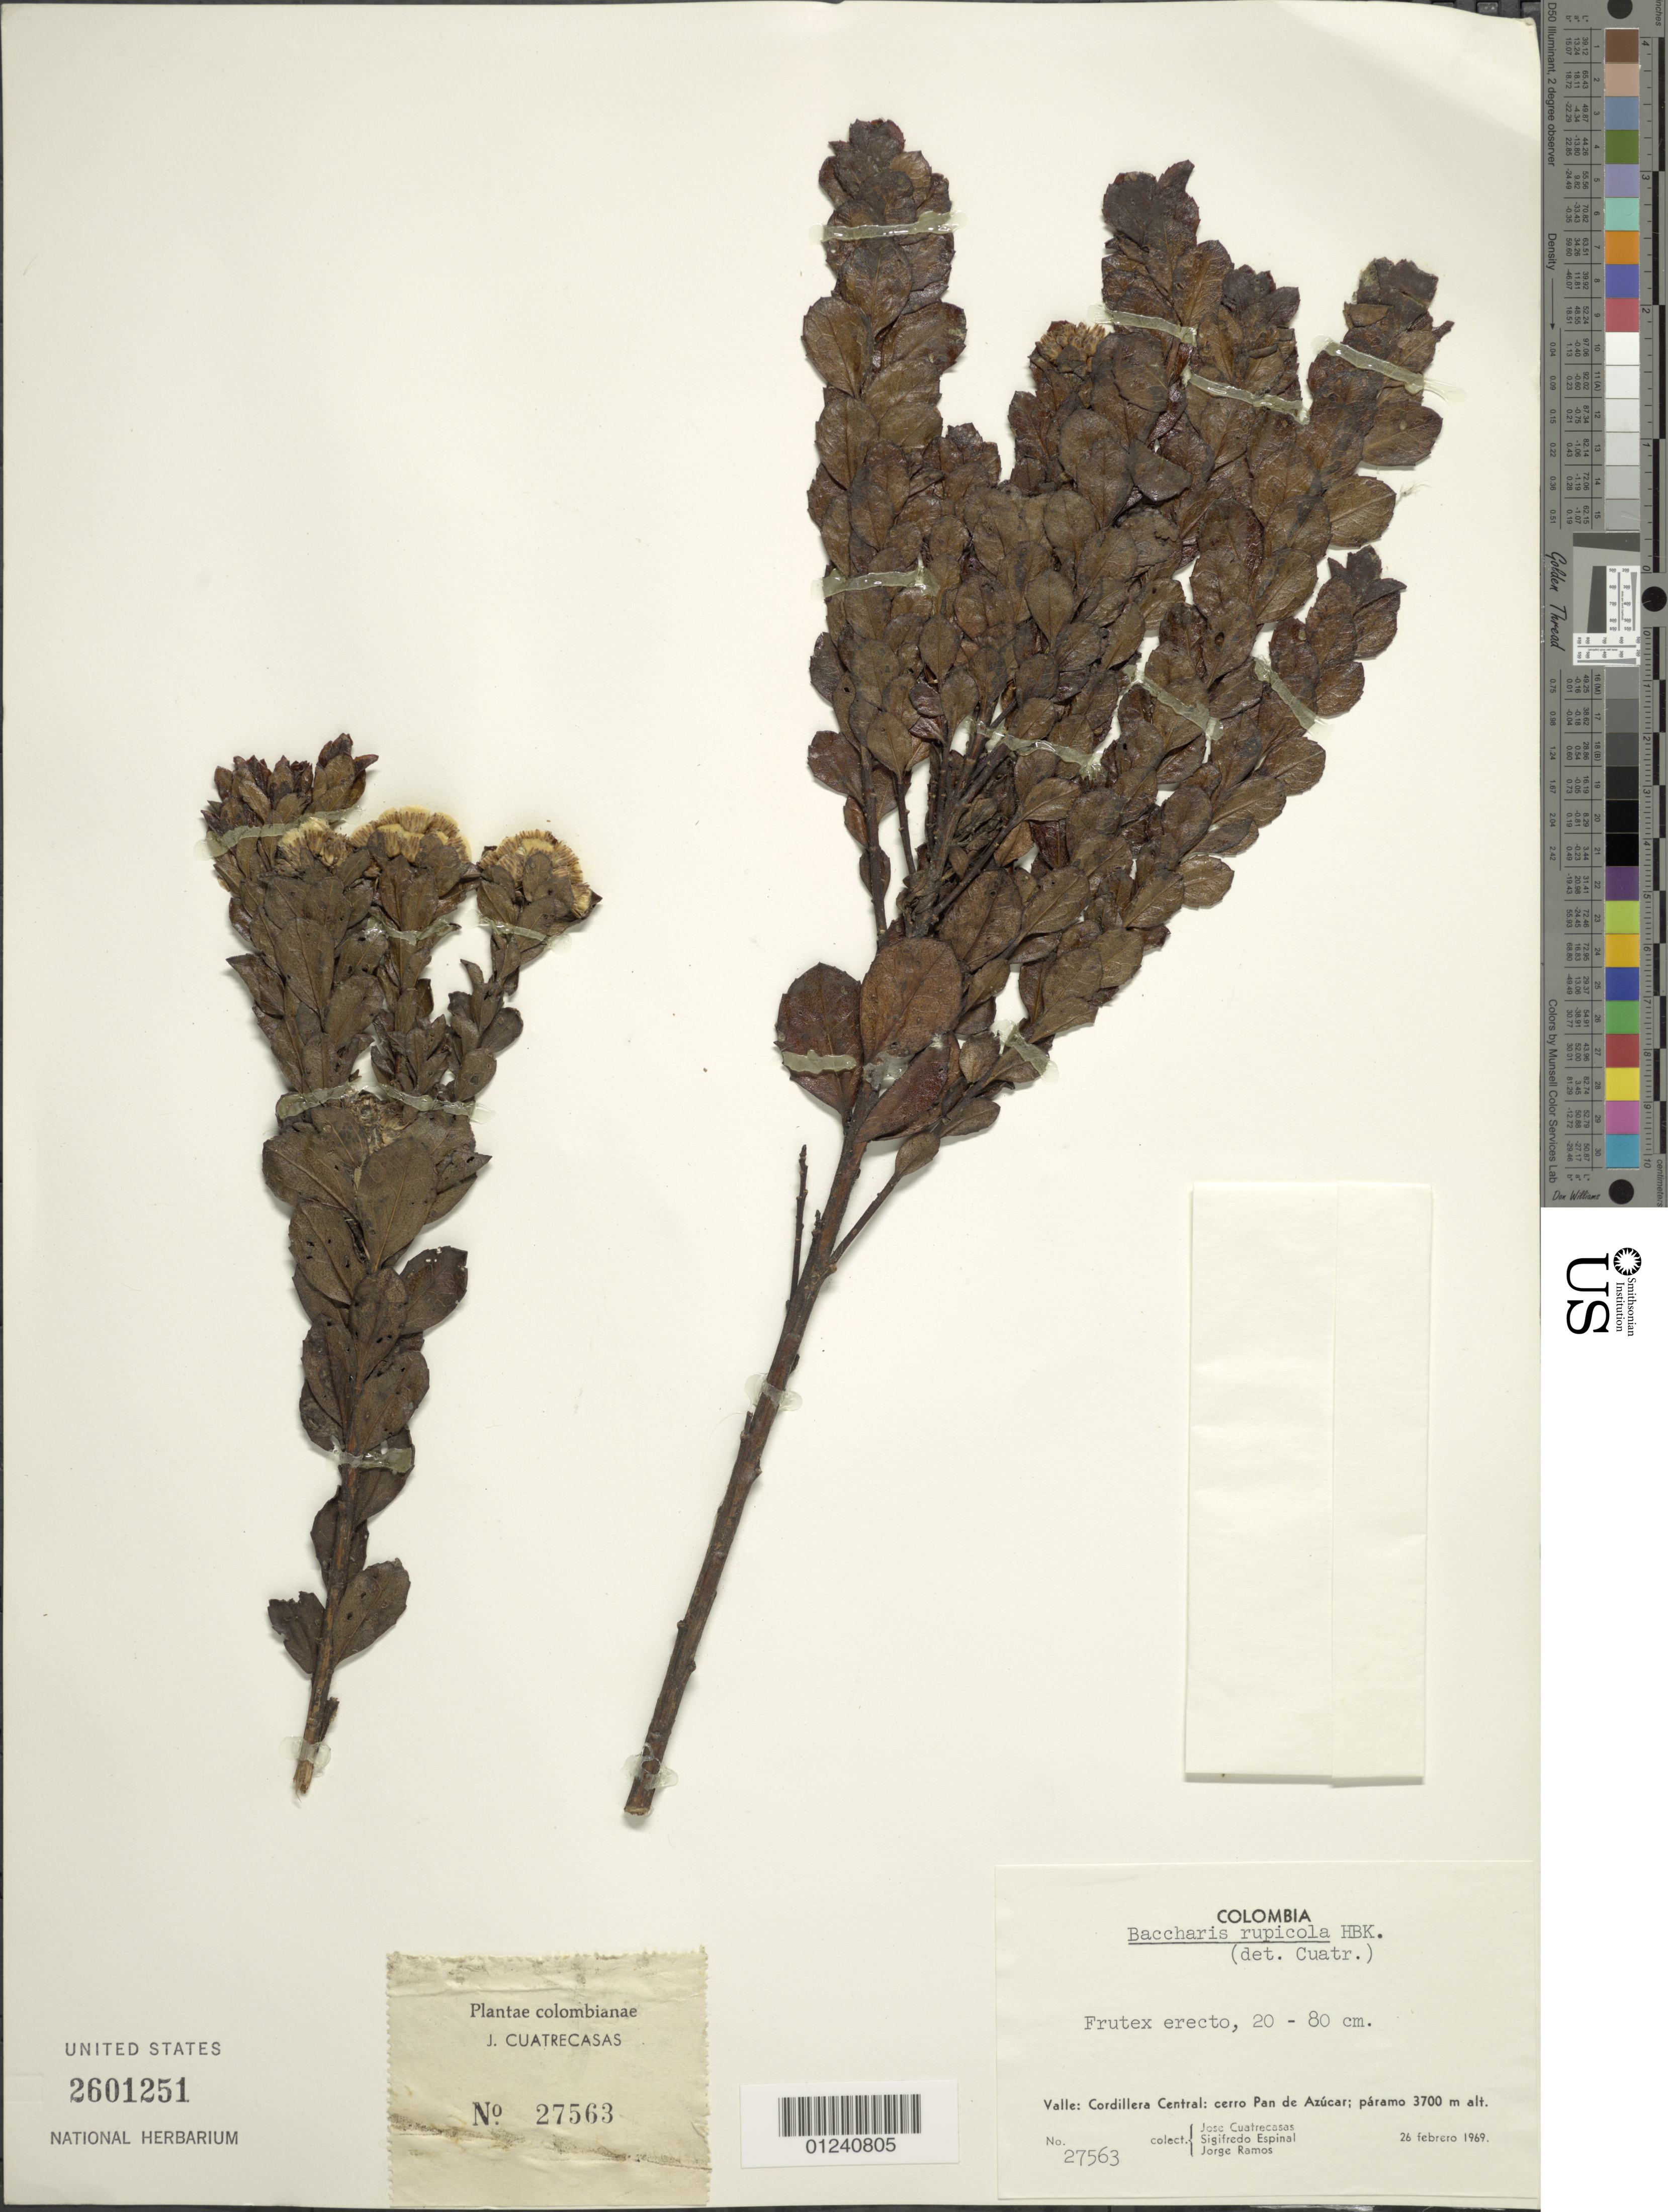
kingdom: Plantae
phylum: Tracheophyta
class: Magnoliopsida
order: Asterales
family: Asteraceae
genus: Baccharis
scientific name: Baccharis rupicola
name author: Kunth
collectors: J. Cuatrecasas, L. S. Espinal & J. E. Ramos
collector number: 27563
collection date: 1969-02-26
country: Colombia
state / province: Valle del Cauca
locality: Cordillera Central: cerro Pan de Azúcar.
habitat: páramo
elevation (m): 3700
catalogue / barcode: US 2601251